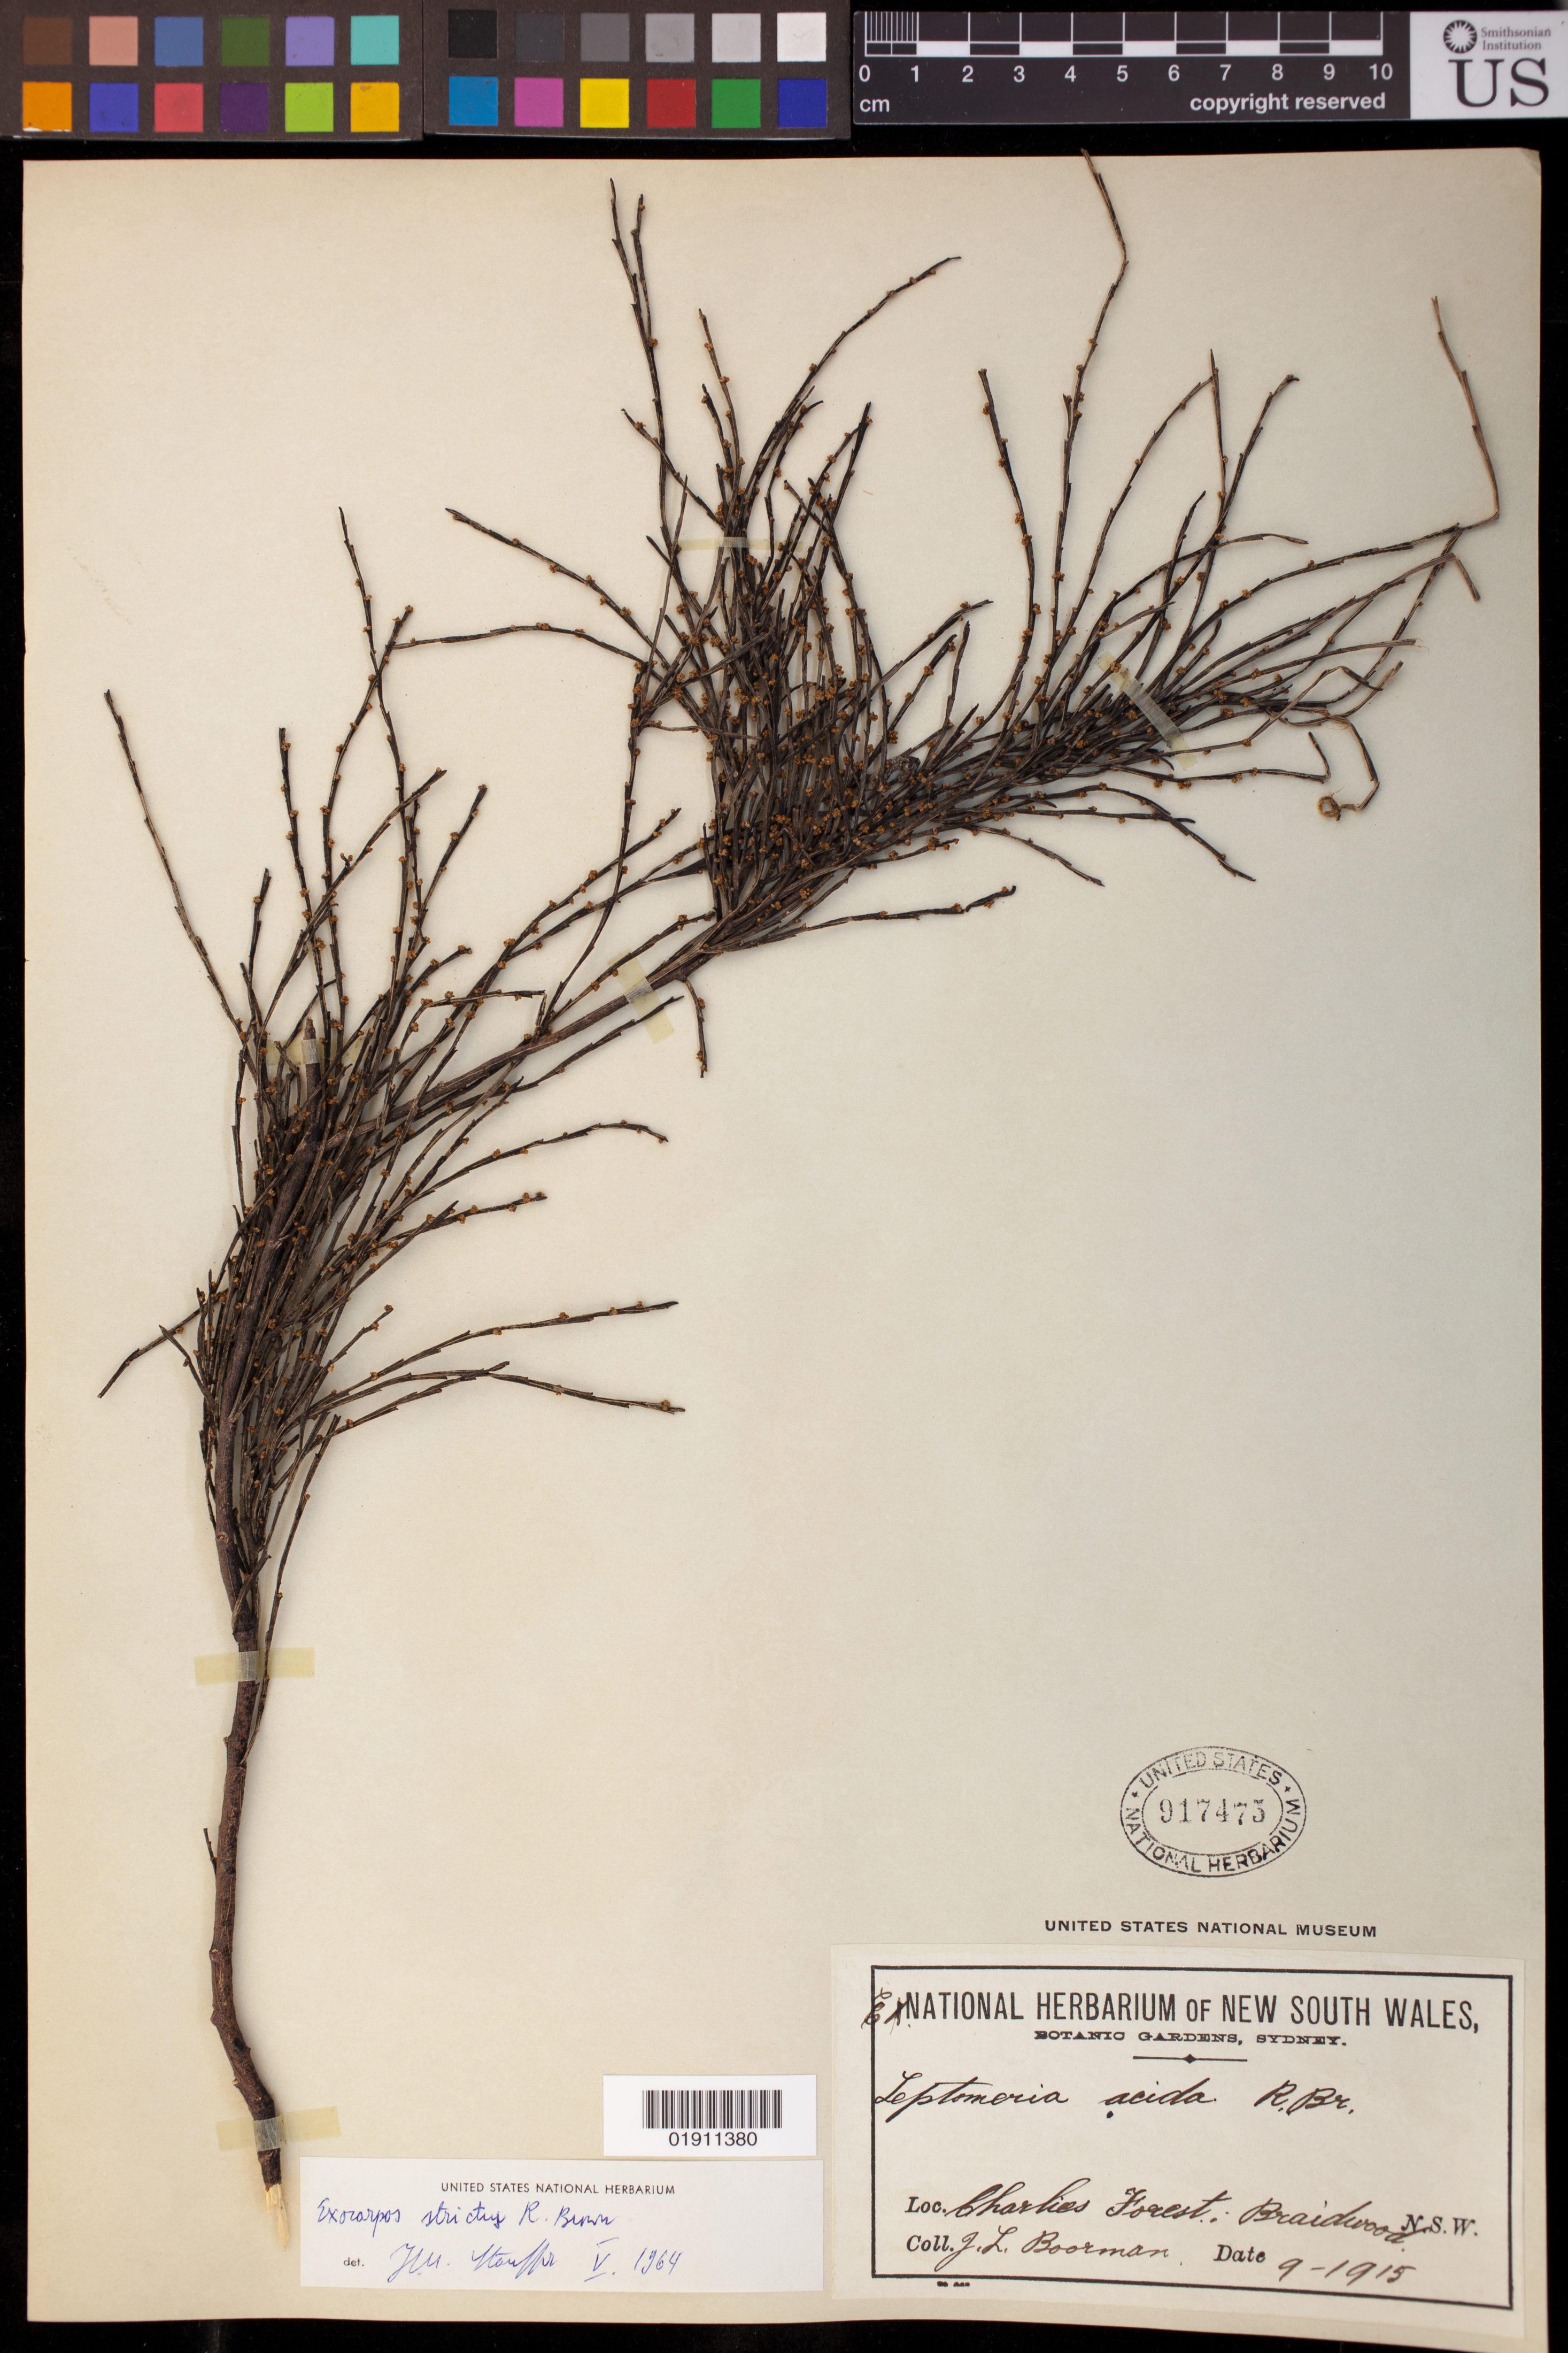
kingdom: Plantae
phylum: Tracheophyta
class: Magnoliopsida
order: Santalales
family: Santalaceae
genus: Exocarpos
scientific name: Exocarpos strictus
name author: R. Br.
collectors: J. Boorman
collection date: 1915-09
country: Australia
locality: Charlies Forest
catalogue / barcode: US 917473